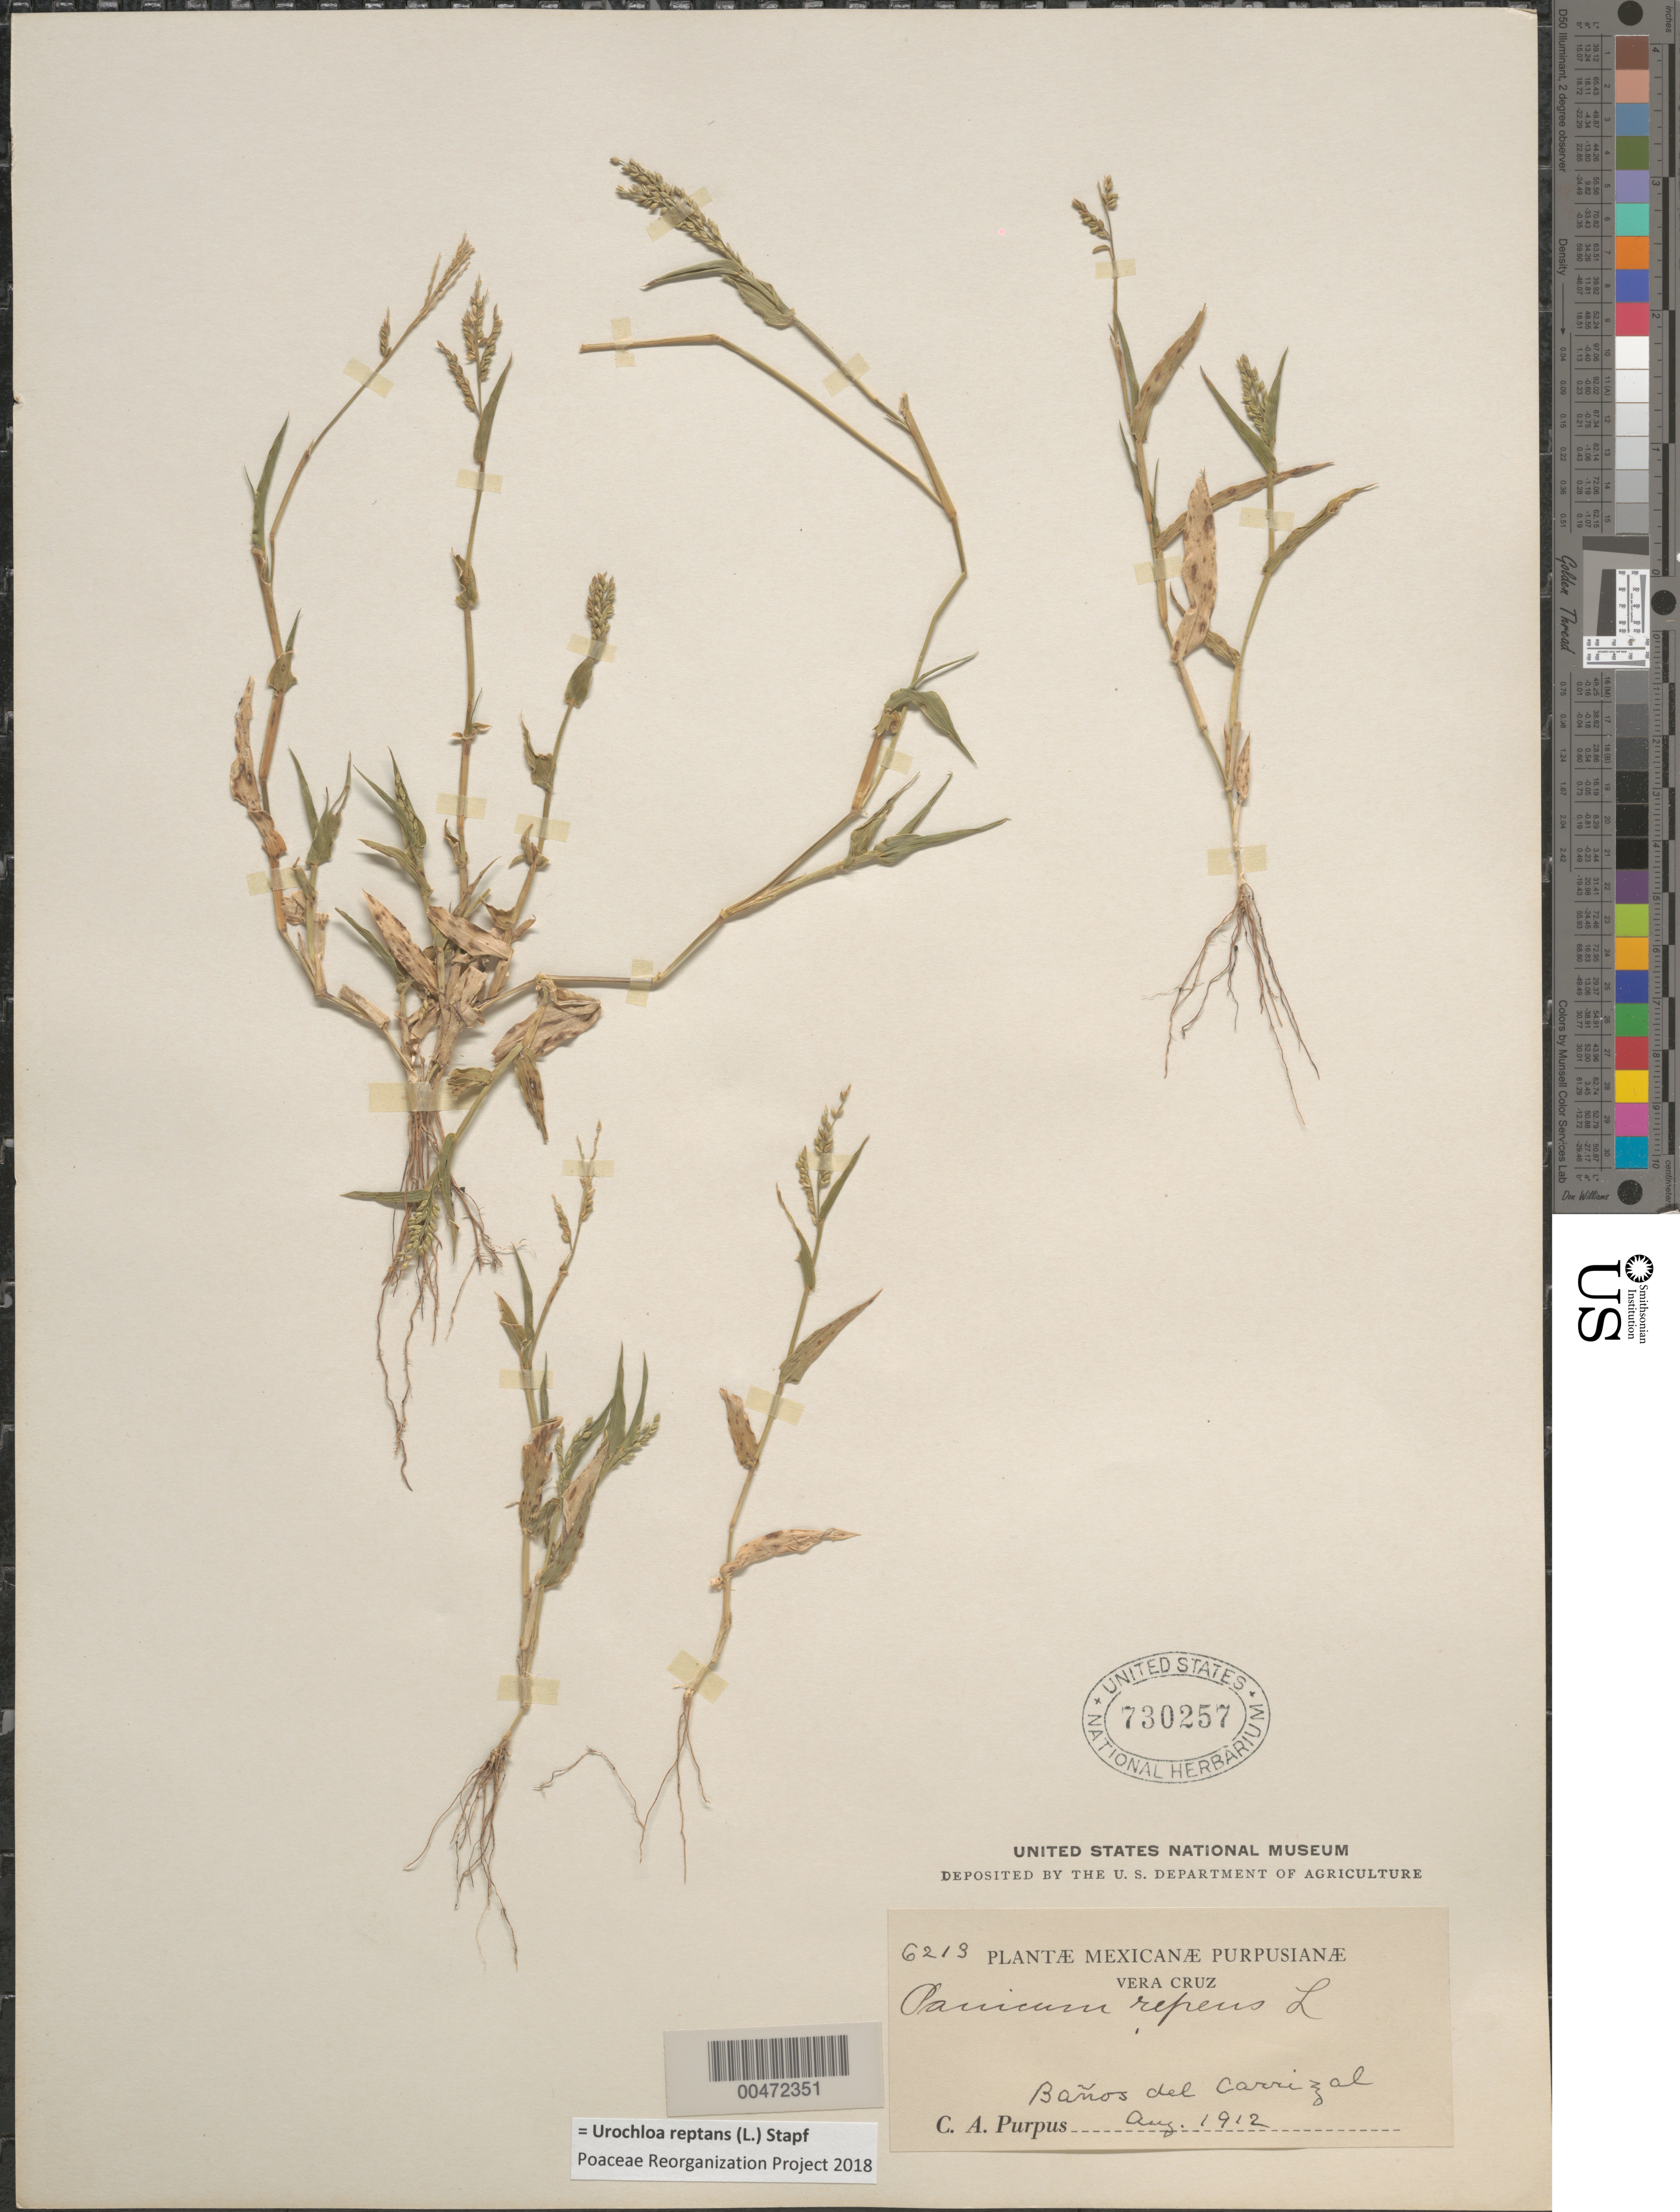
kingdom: Plantae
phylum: Tracheophyta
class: Liliopsida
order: Poales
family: Poaceae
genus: Urochloa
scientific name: Urochloa reptans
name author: (L.) Stapf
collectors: C. A. Purpus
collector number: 6213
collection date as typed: Aug 1912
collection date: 1912-08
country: Mexico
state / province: Veracruz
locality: Ba¤os del Carrizal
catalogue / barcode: US 730257